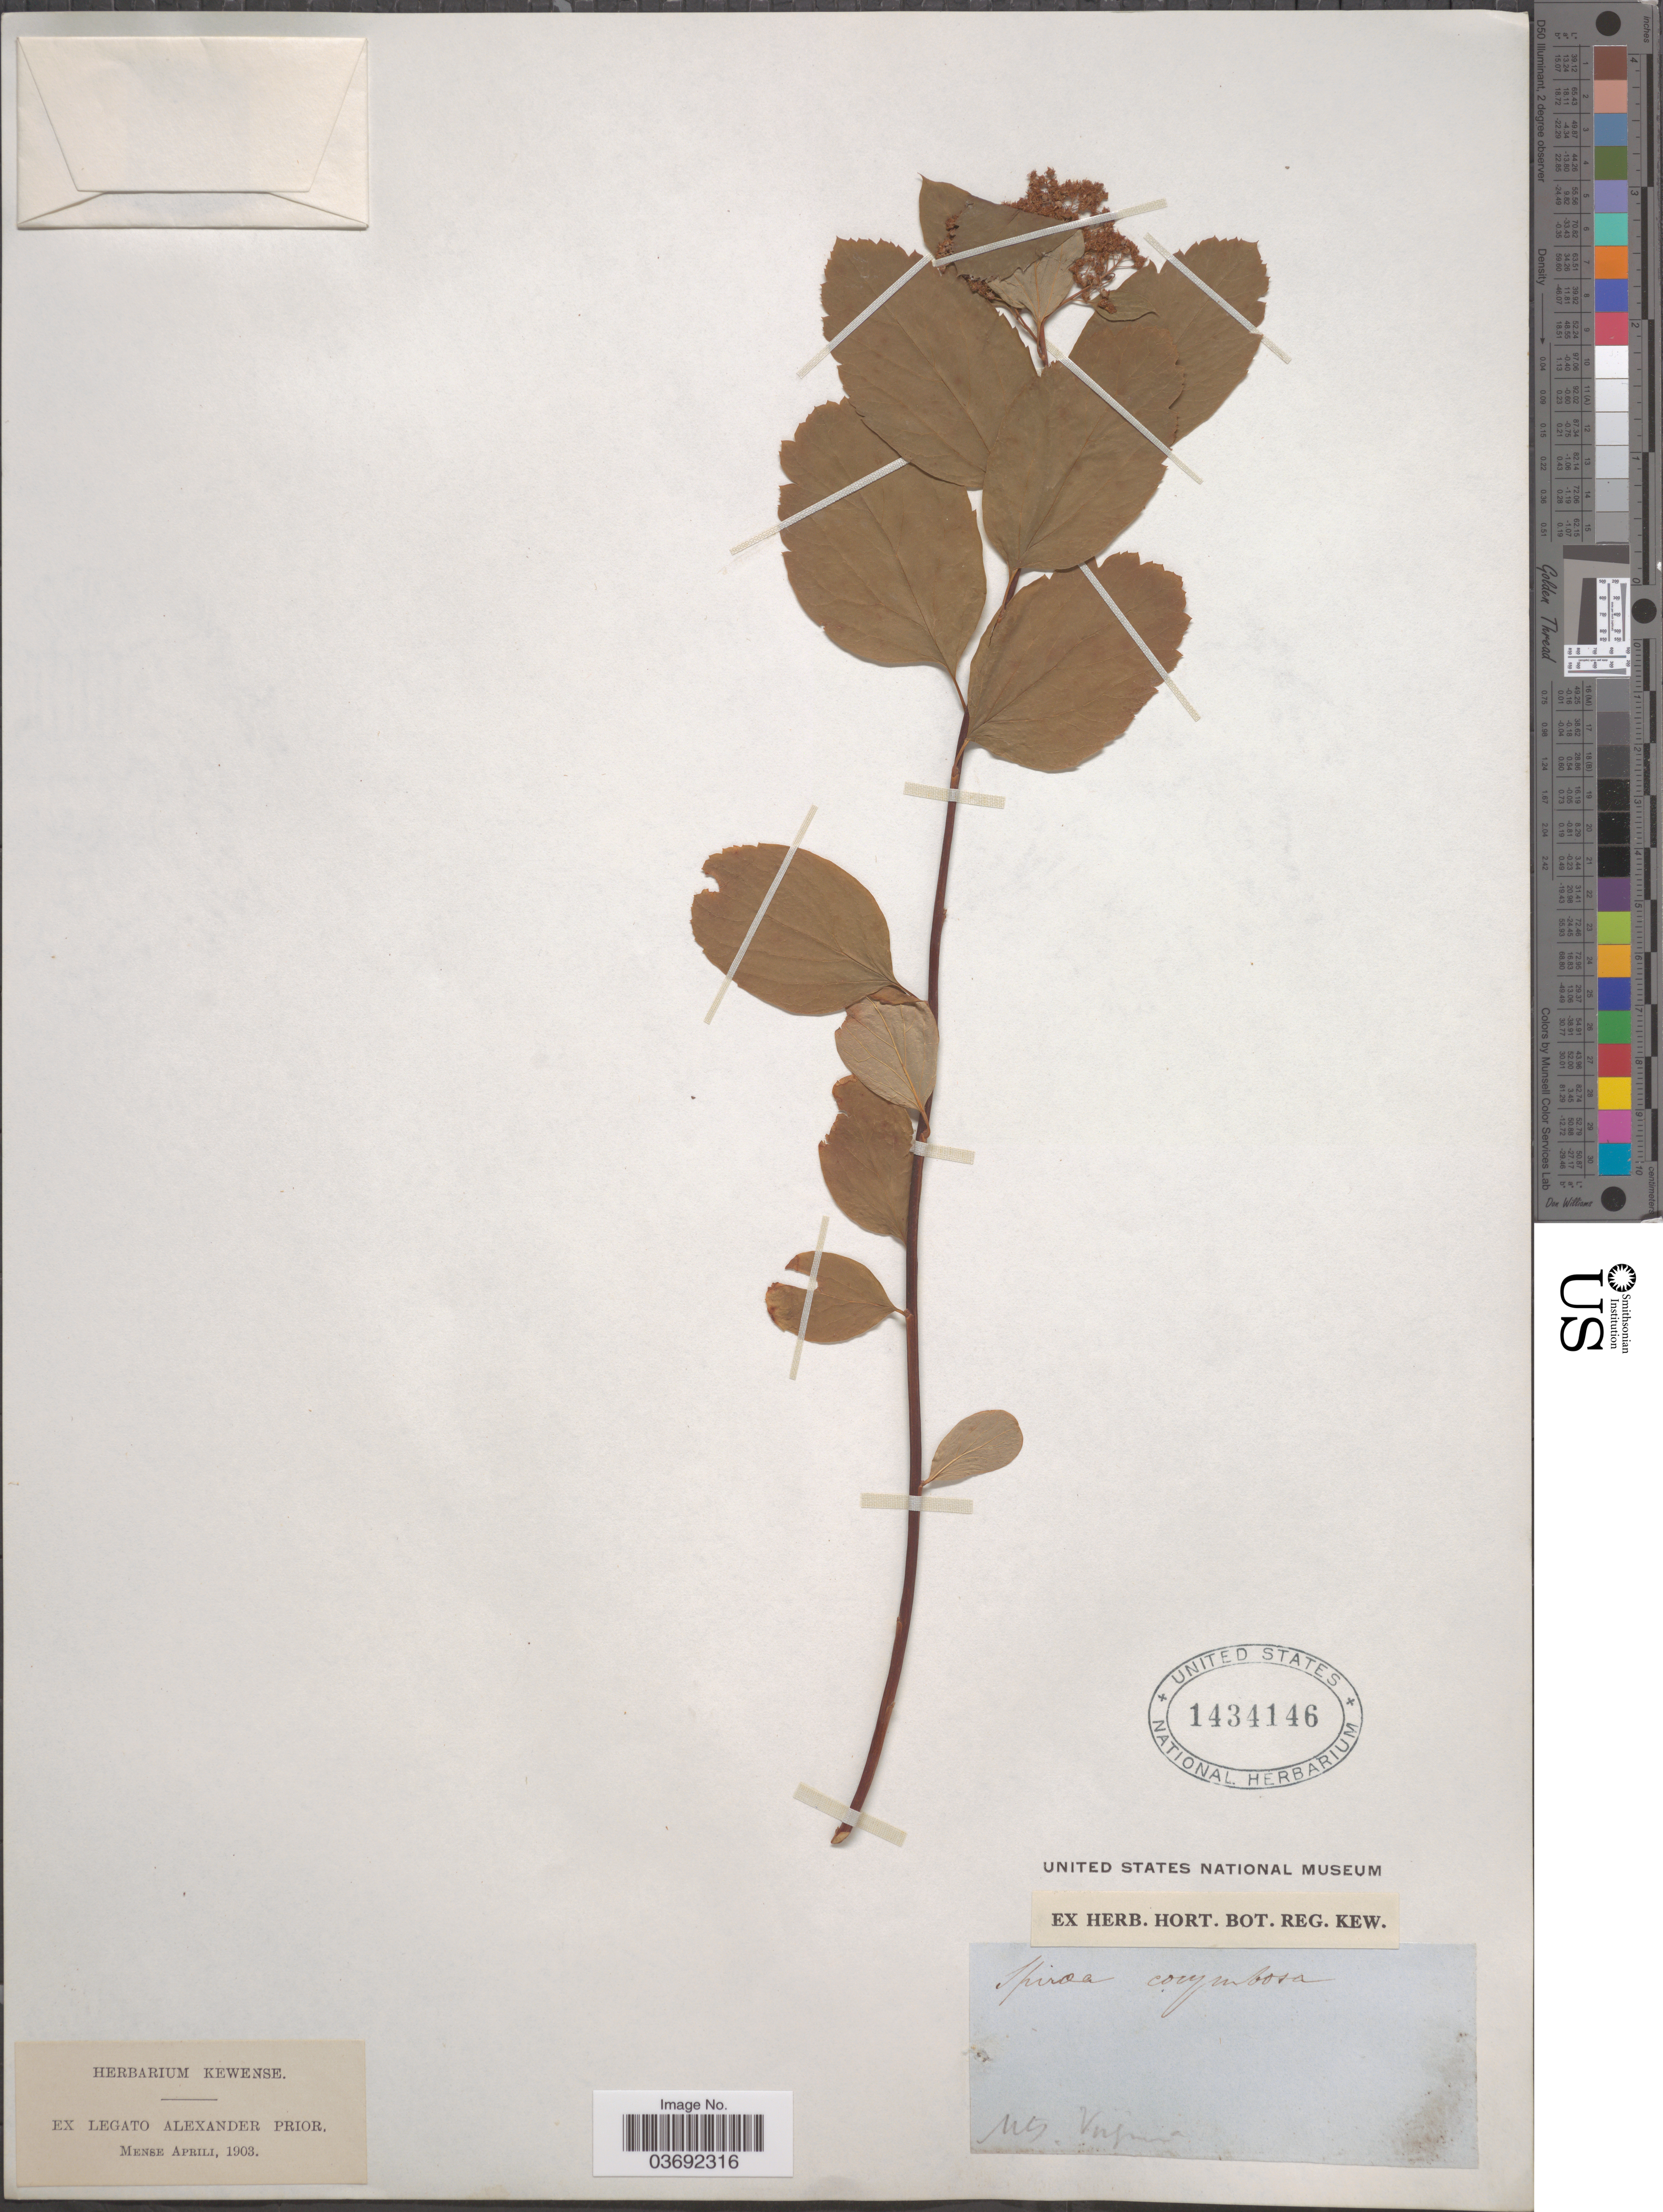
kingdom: Plantae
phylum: Tracheophyta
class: Magnoliopsida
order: Rosales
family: Rosaceae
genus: Spiraea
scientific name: Spiraea corymbosa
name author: Raf.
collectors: A. Prior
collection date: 1903-04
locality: Mts. [illegible text].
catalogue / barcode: US 1434146